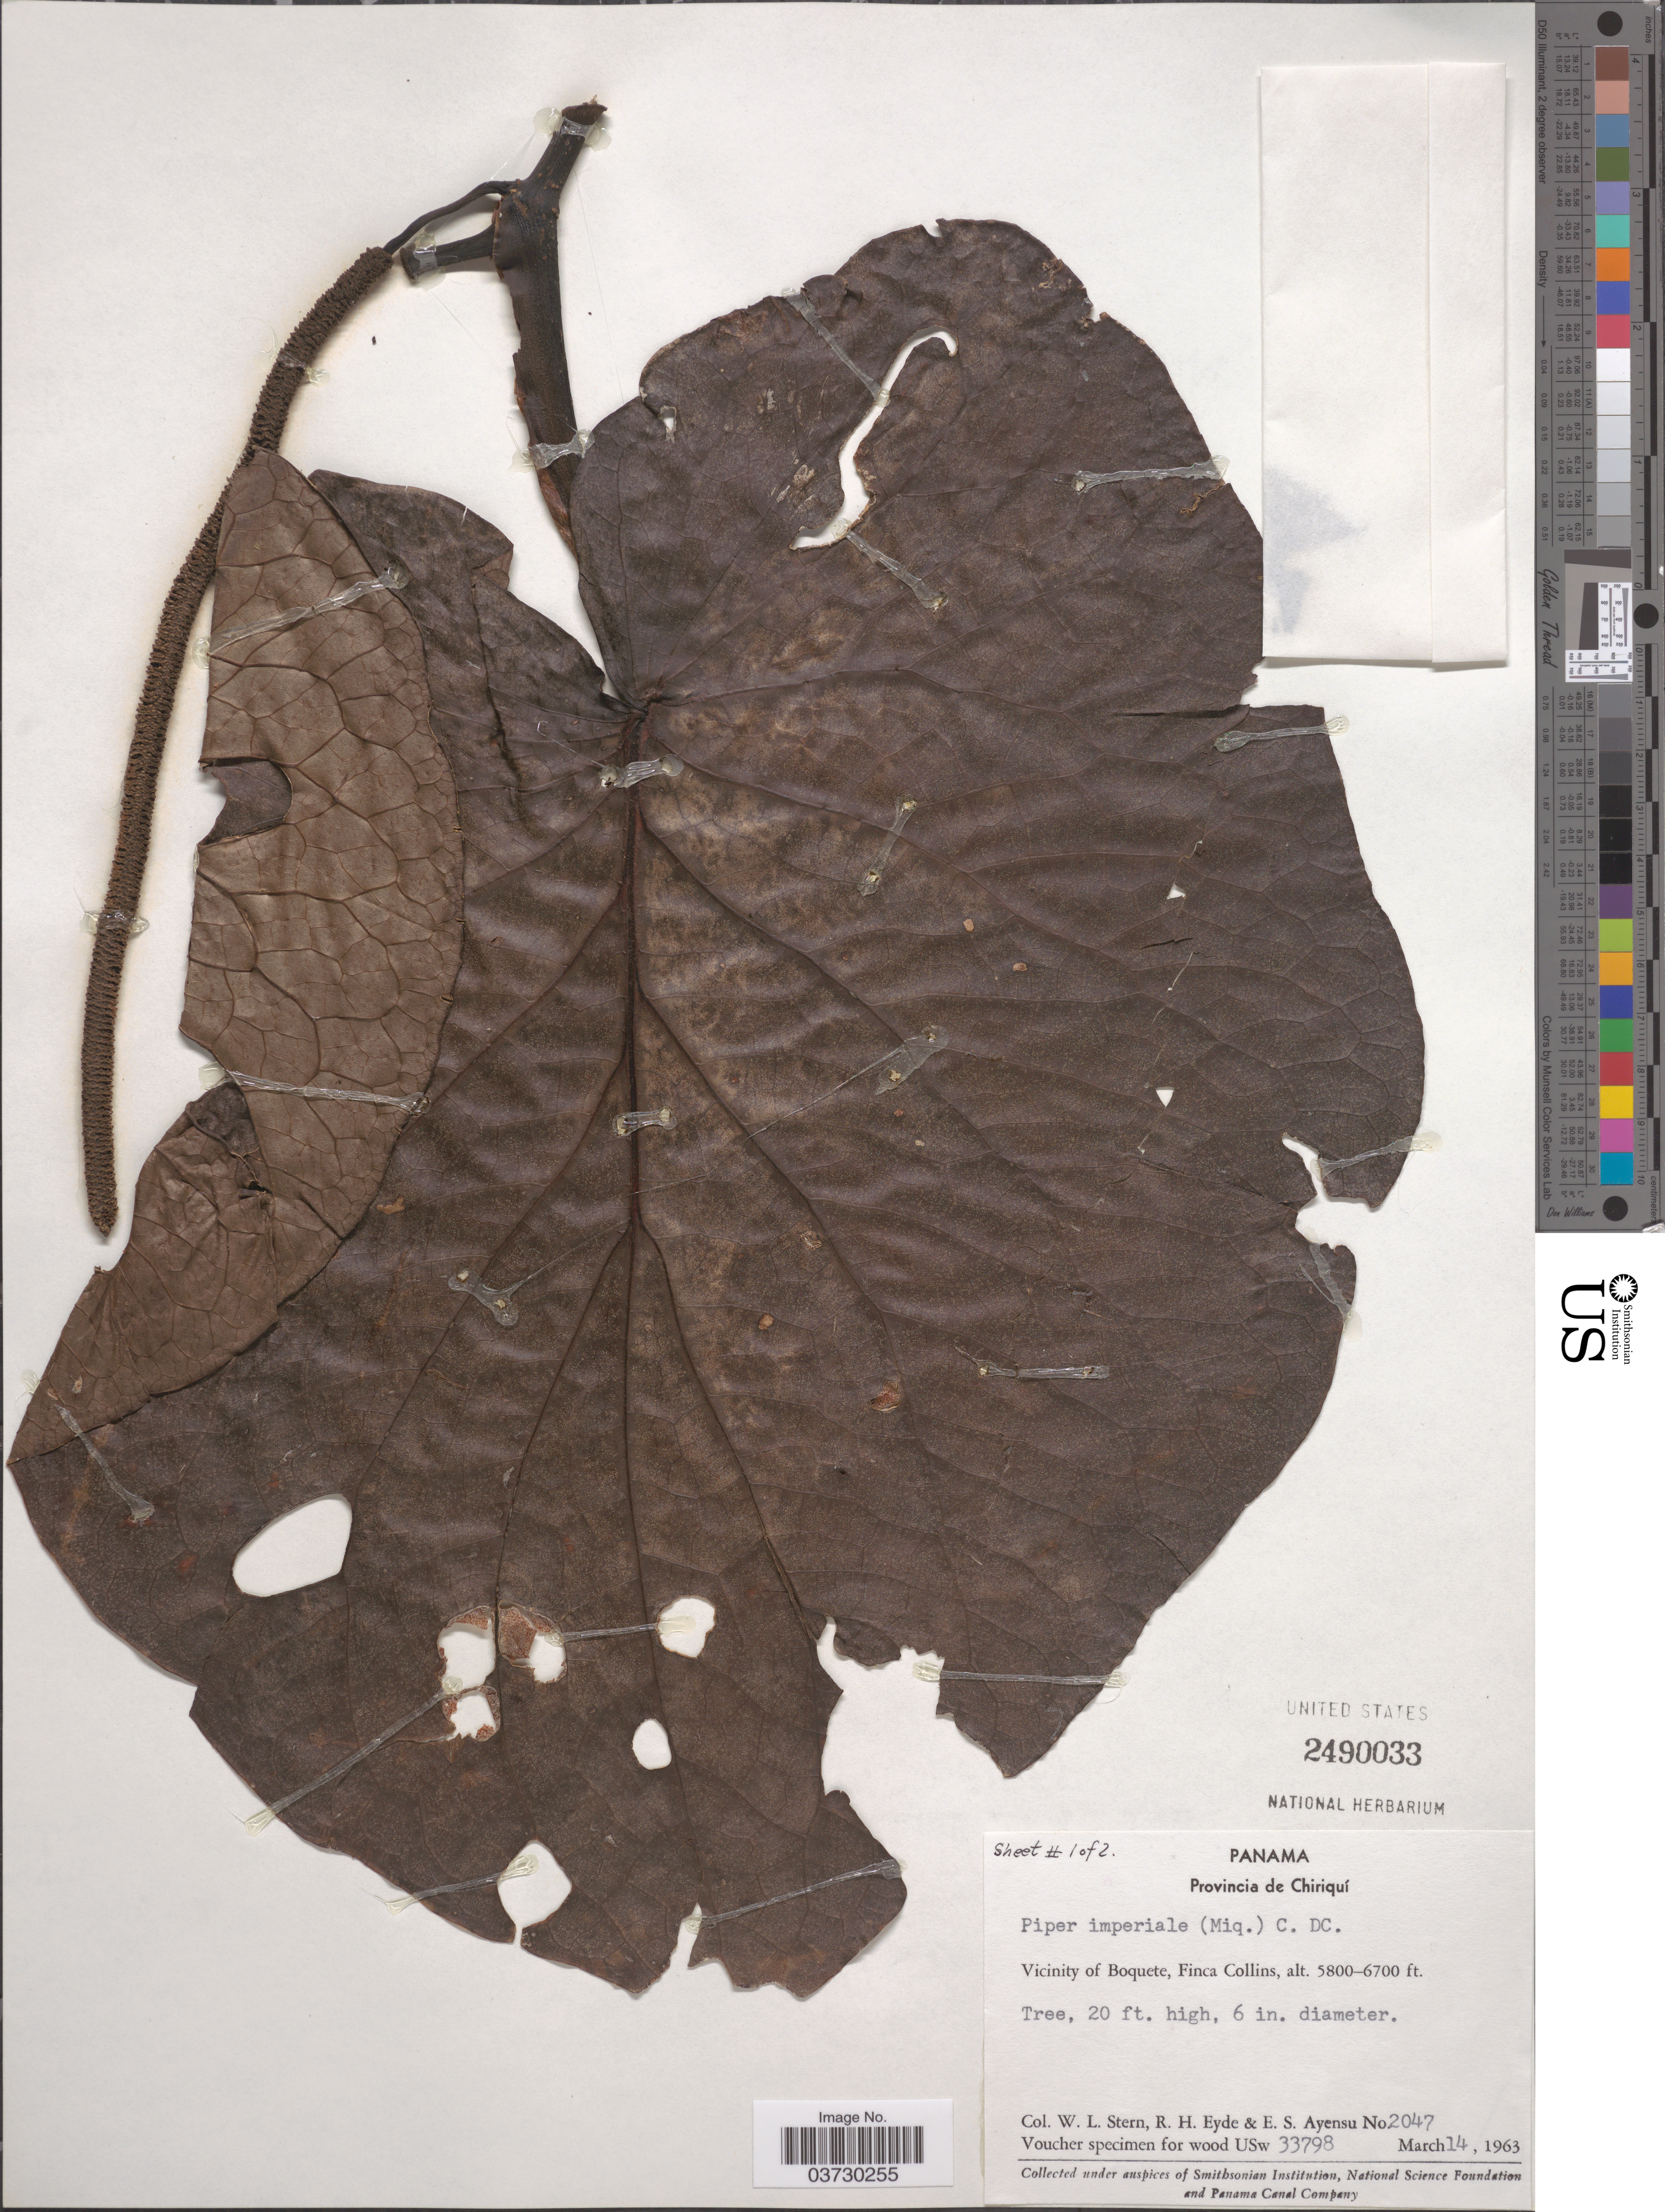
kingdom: Plantae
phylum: Tracheophyta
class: Magnoliopsida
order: Piperales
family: Piperaceae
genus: Piper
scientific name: Piper imperiale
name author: (Miq.) C. DC.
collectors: W. L. Stern, R. H. Eyde & E. S. Ayensu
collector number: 2047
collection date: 1963-03-14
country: Panama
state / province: Chiriqui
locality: Vicinity of Boquete, Finca Collins.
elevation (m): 1768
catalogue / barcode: US 2490033